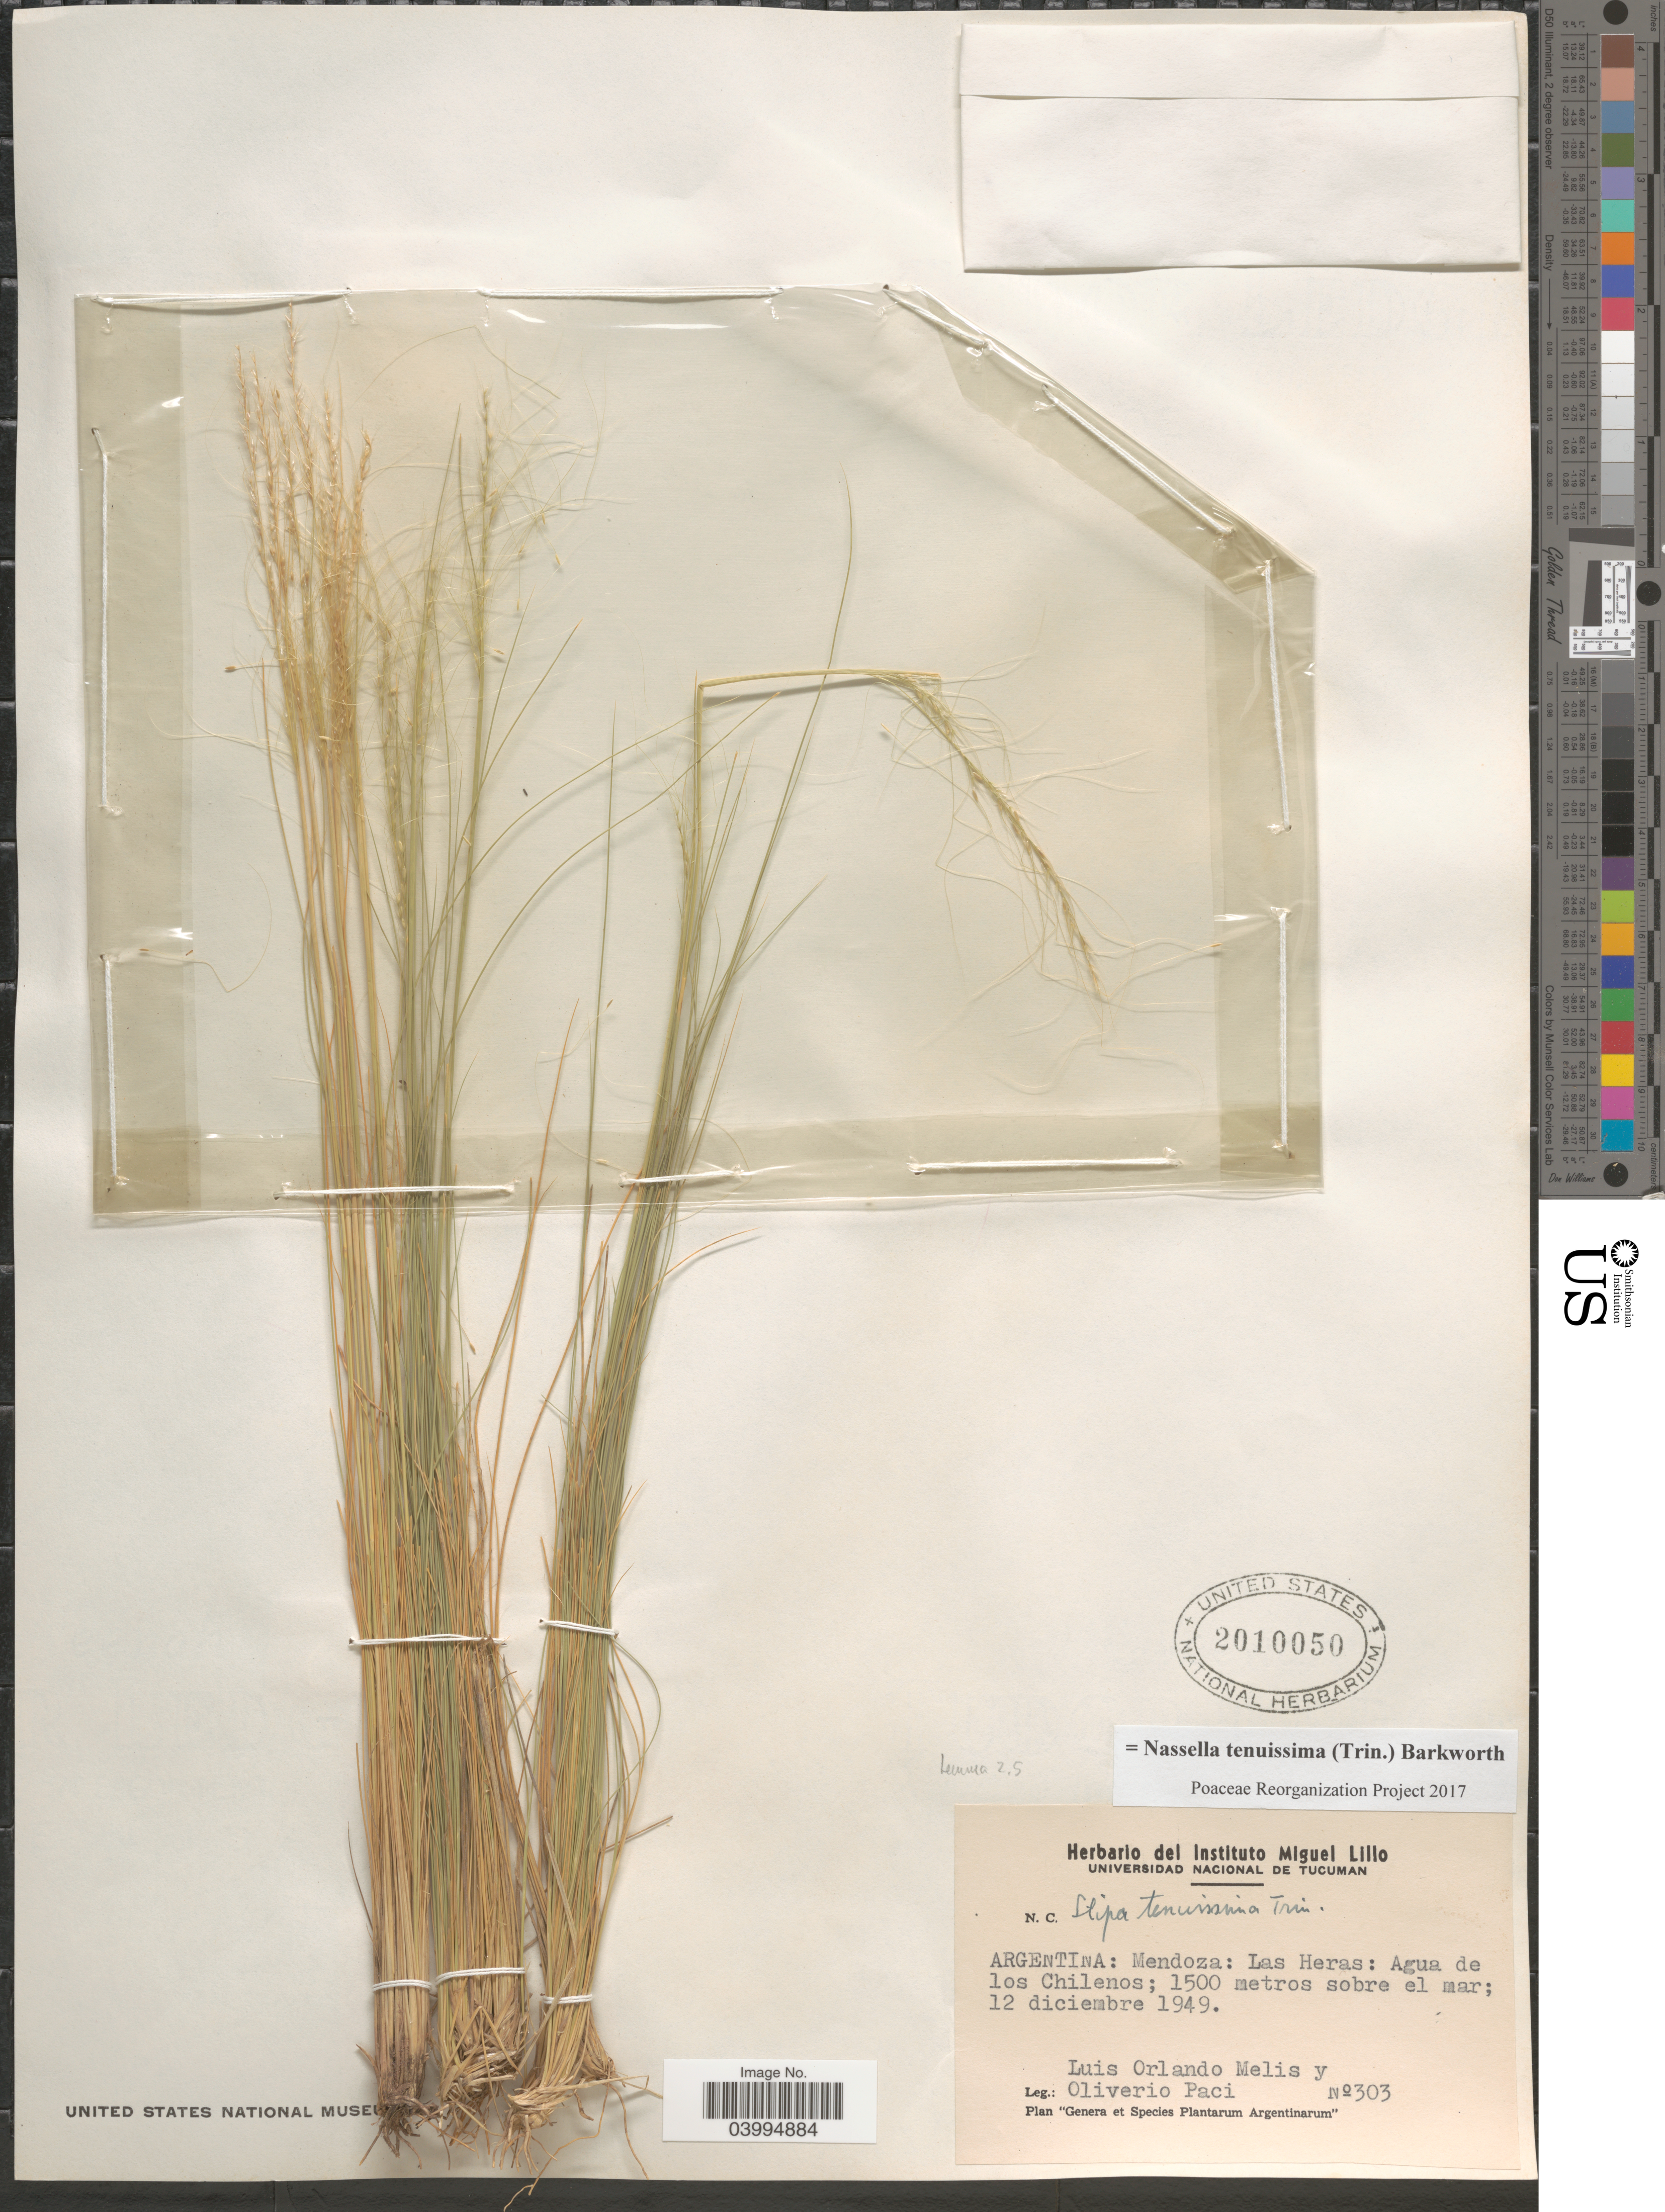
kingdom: Plantae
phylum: Tracheophyta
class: Liliopsida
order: Poales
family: Poaceae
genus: Nassella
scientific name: Nassella tenuissima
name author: (Trin.) Barkworth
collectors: L. Melis & O. Paci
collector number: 303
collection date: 1949-12-12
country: Argentina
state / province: Mendoza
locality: Las Heras: Agua de los Chilenos.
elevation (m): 1500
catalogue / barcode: US 2010050